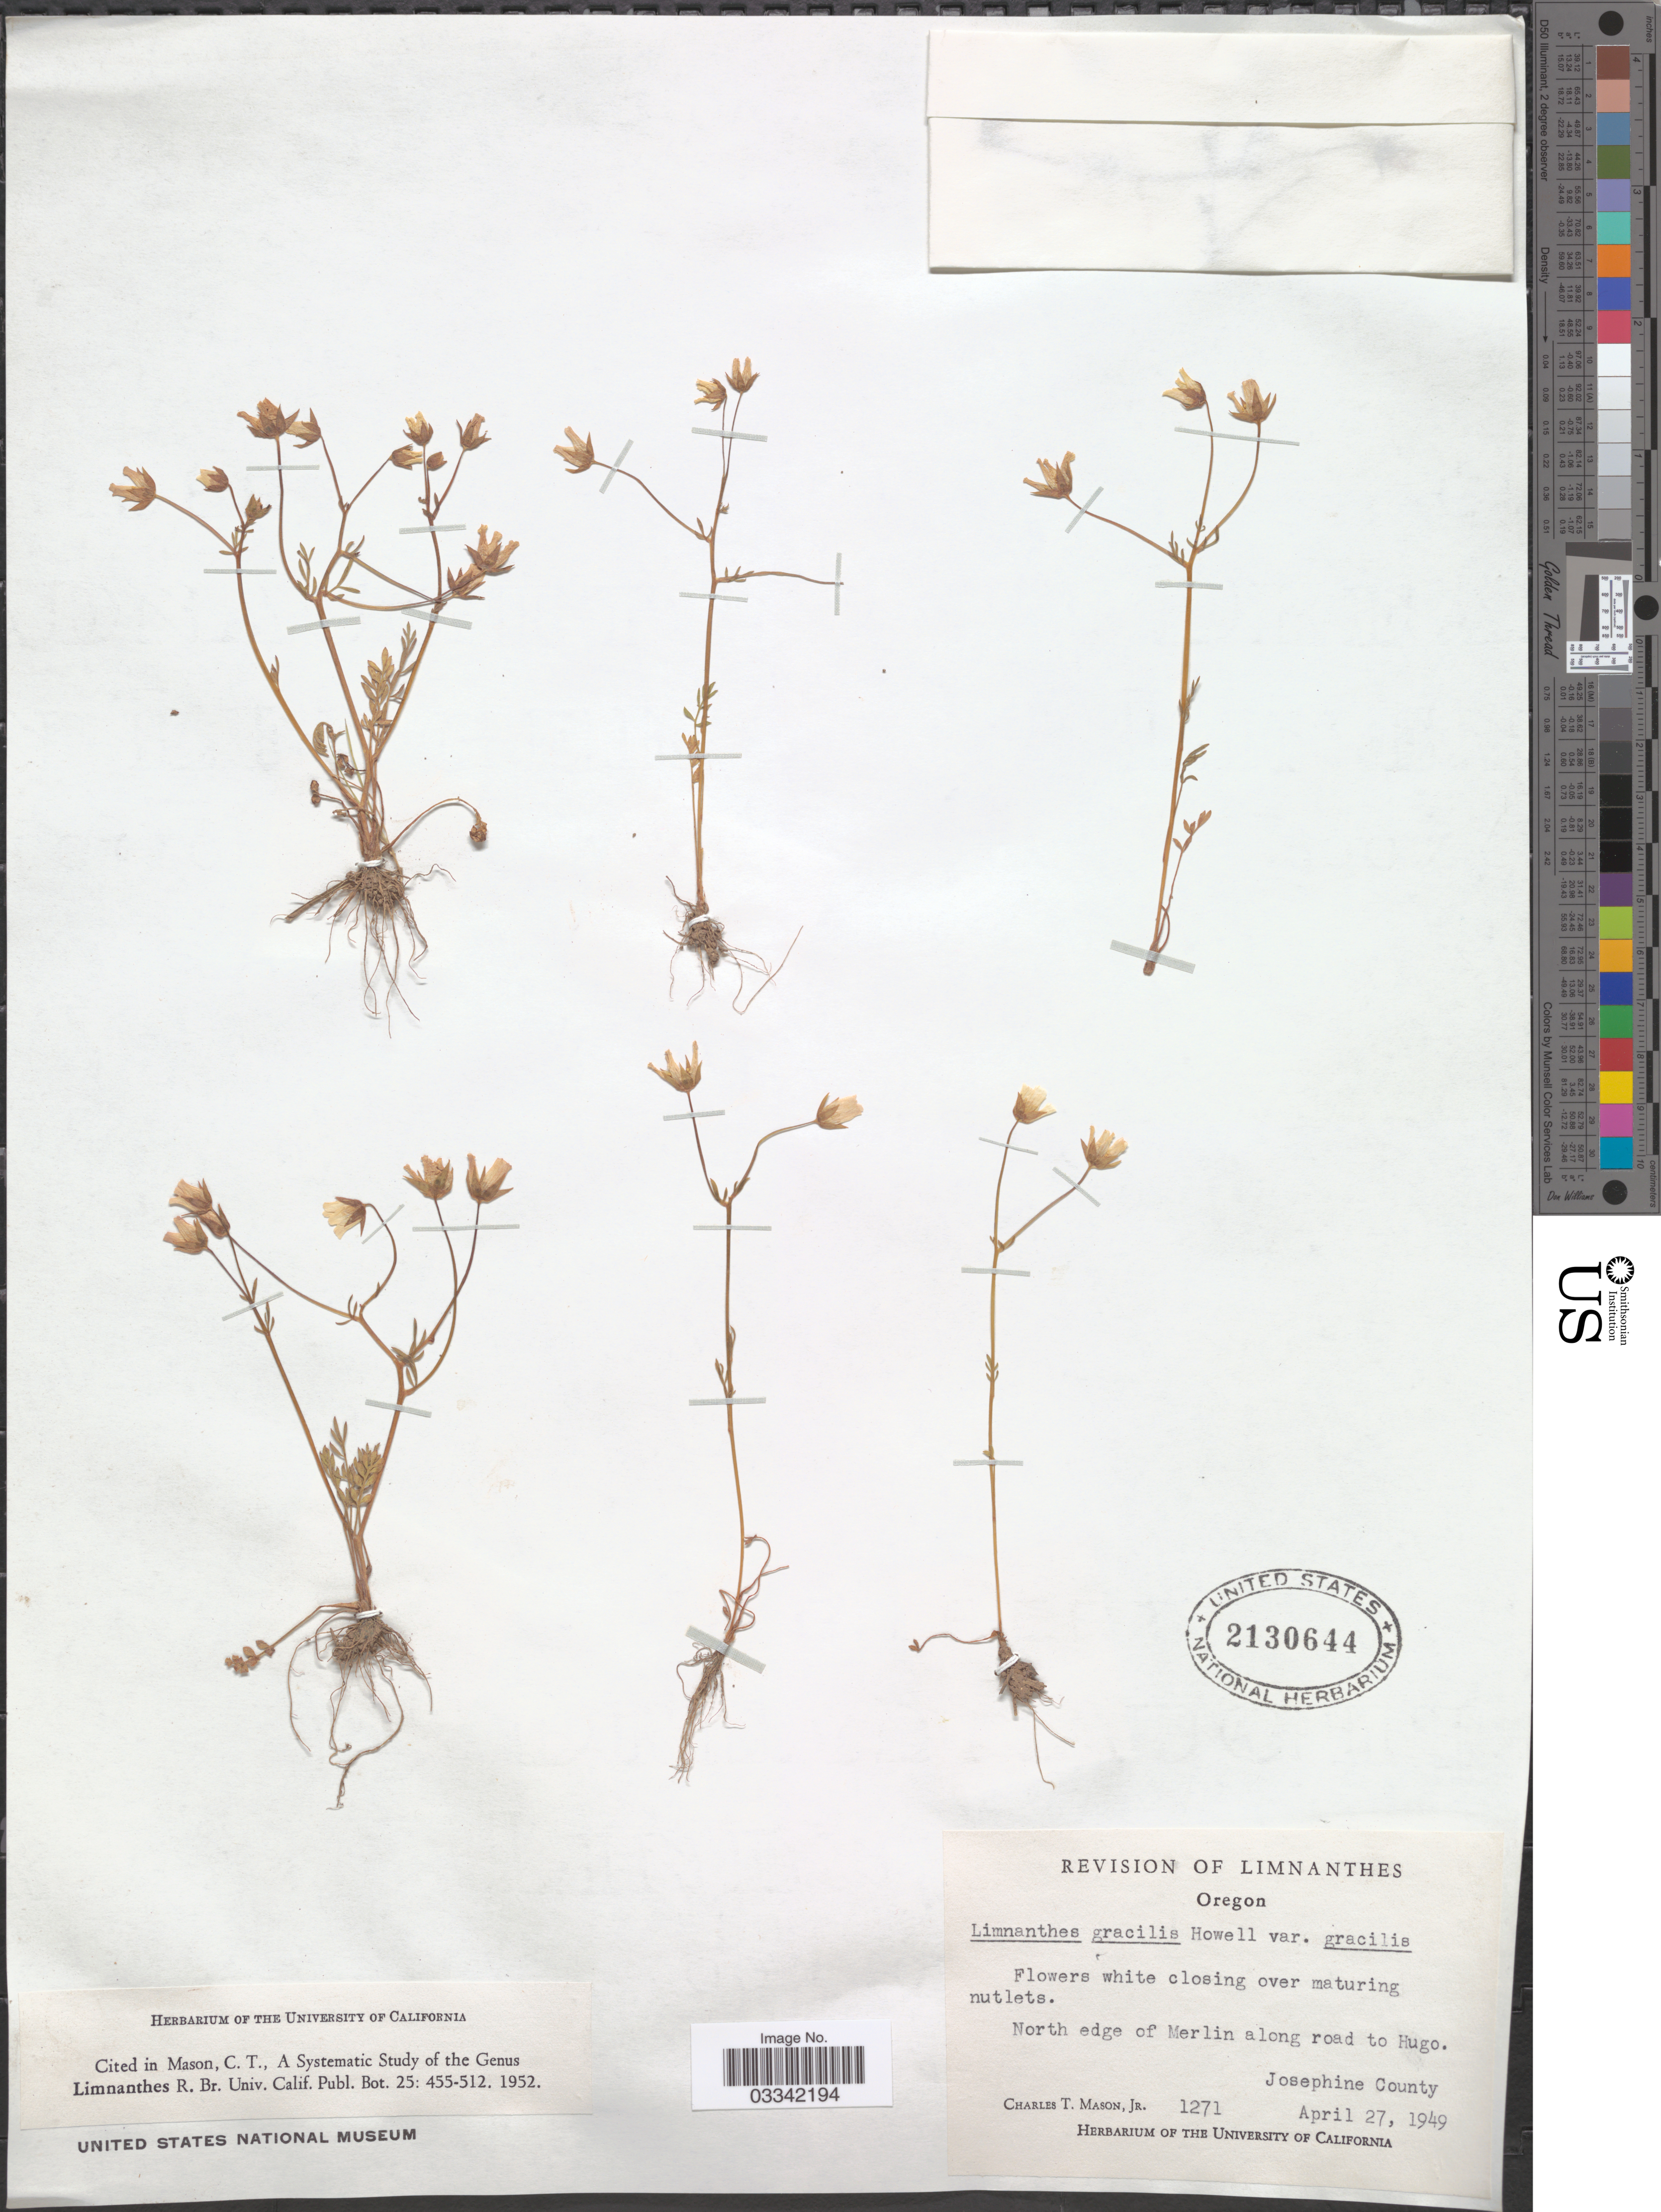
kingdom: Plantae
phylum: Tracheophyta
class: Magnoliopsida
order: Brassicales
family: Limnanthaceae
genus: Limnanthes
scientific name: Limnanthes alba subsp. gracilis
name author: (Howell) Morin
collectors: C. Mason Jr.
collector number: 1271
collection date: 1949-04-27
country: United States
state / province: Oregon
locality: North edge of Merlin along road to Hugo, Josephine County.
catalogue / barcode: US 2130644